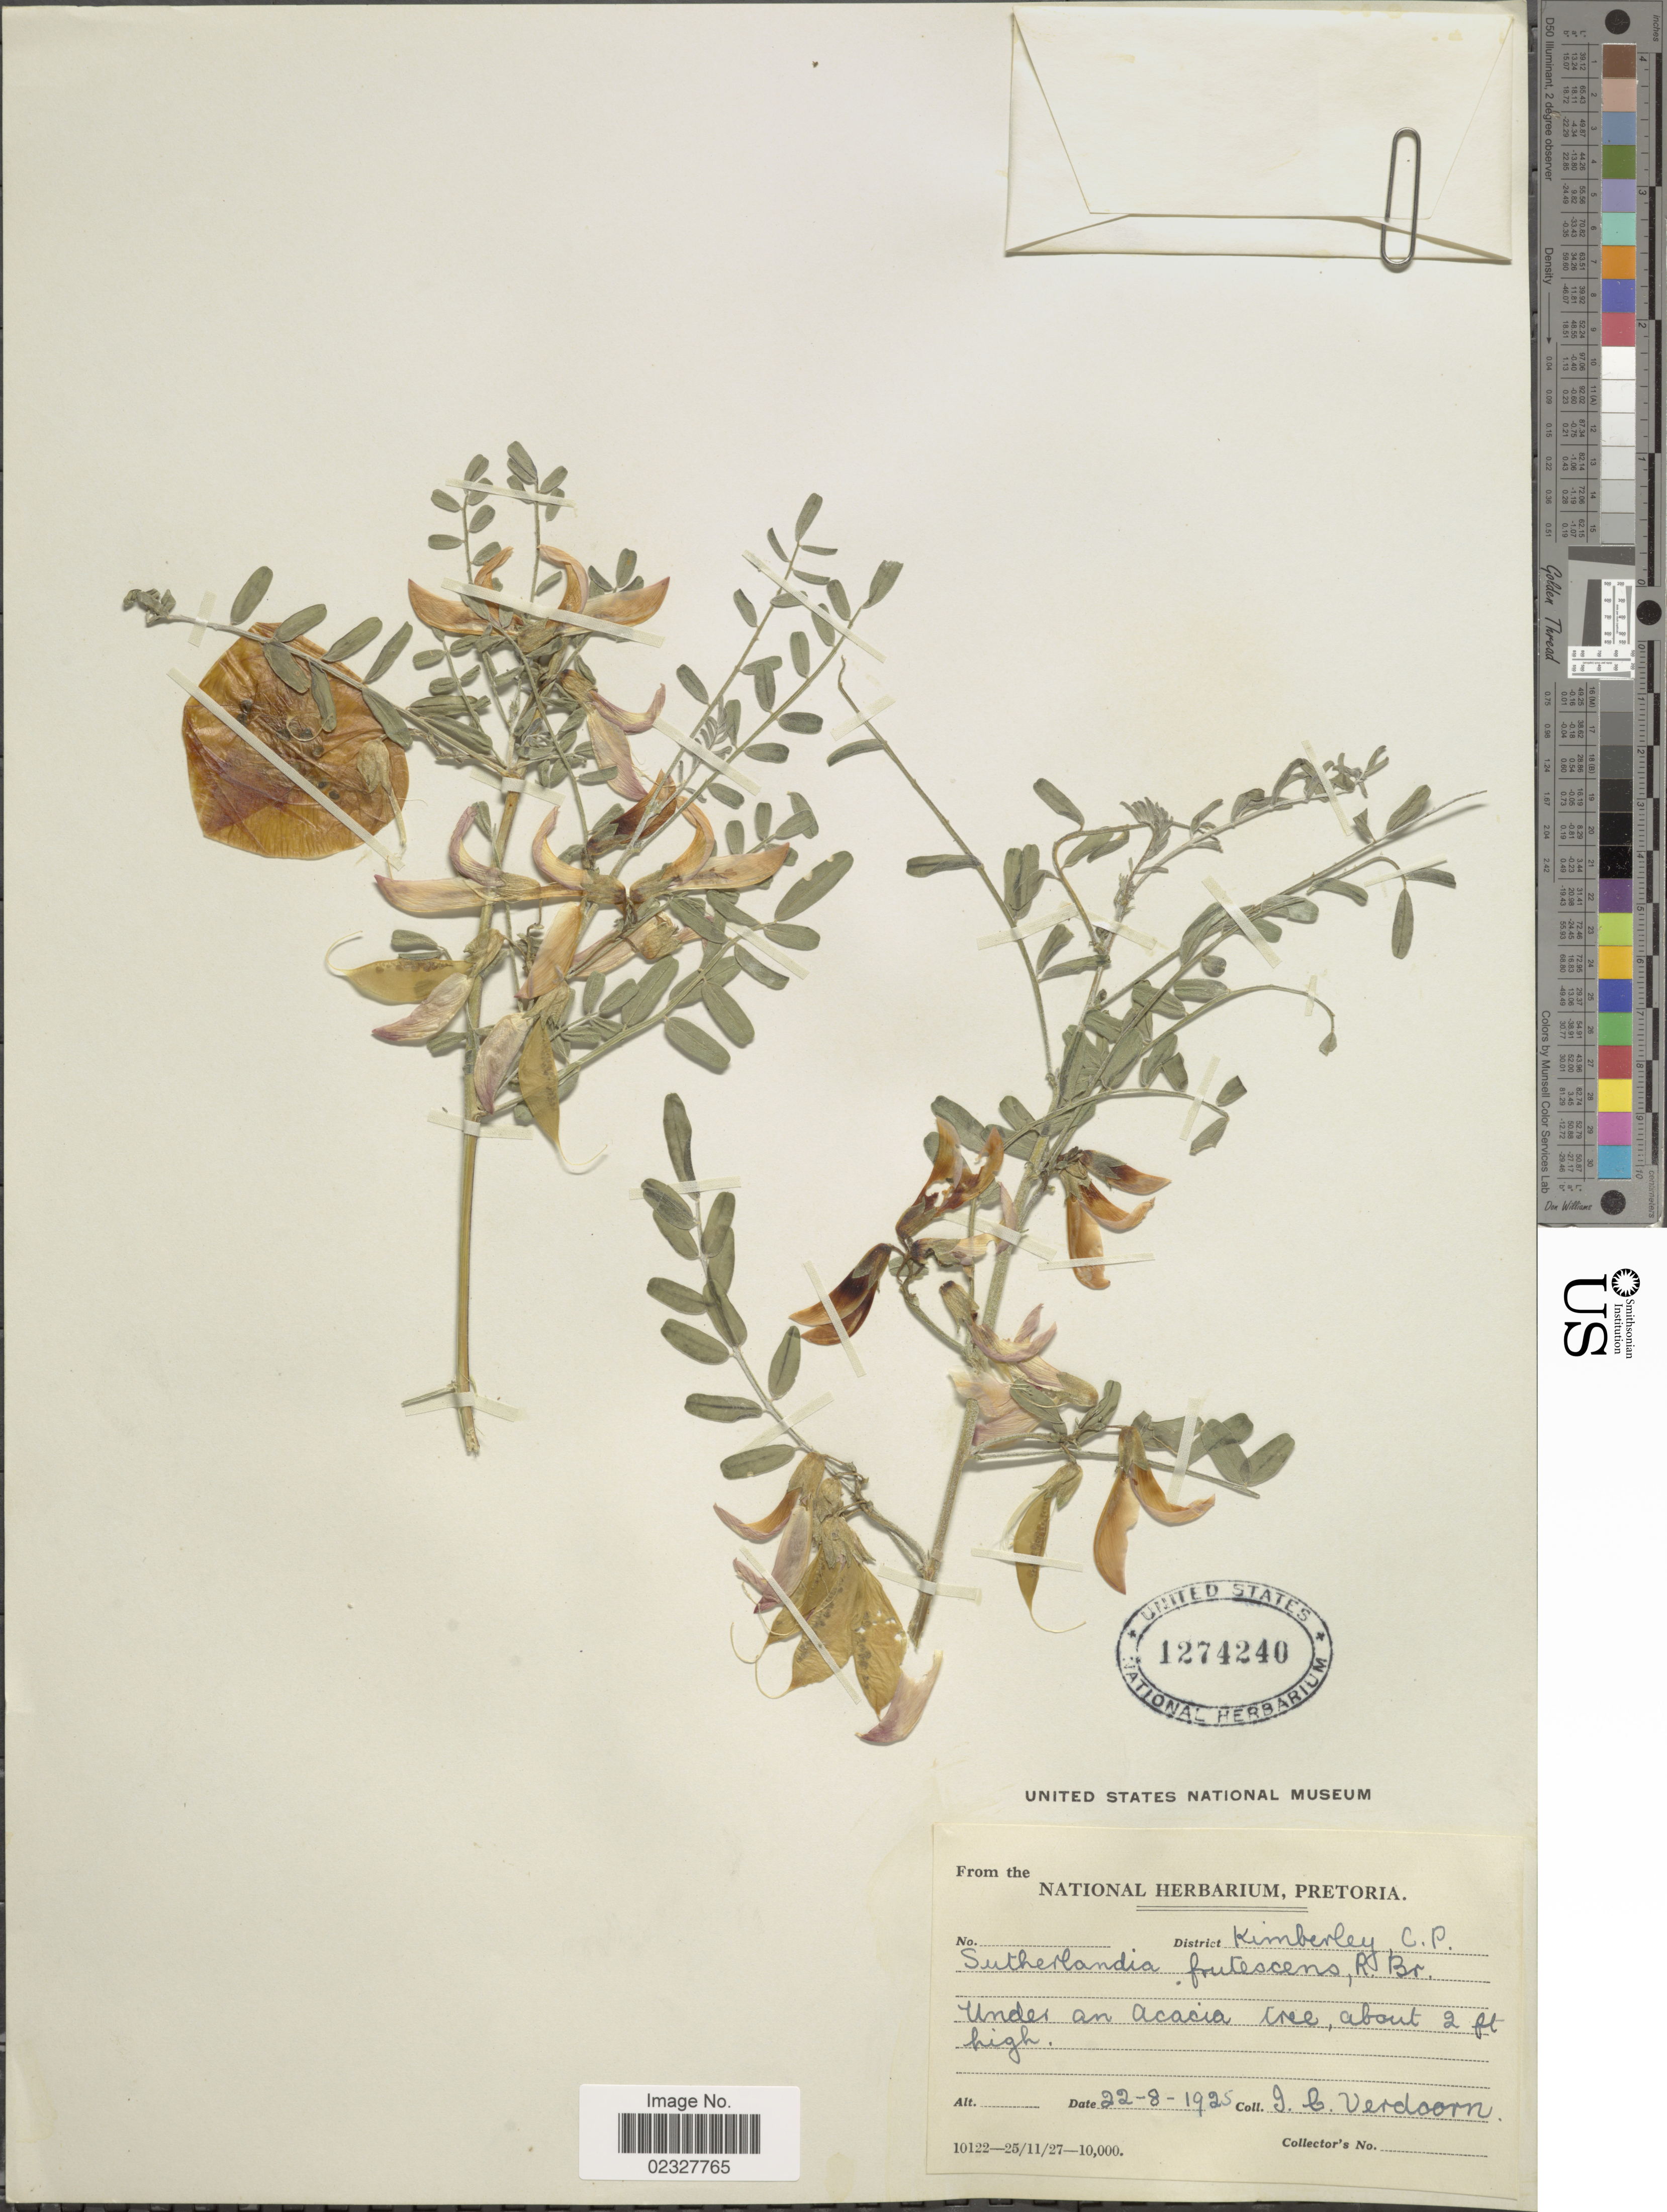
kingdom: Plantae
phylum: Tracheophyta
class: Magnoliopsida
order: Fabales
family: Fabaceae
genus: Sutherlandia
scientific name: Sutherlandia frutescens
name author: (L.) R. Br. ex W.T. Aiton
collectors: I. Verdoorn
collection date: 1925-08-22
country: South Africa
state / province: Northern Cape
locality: District Kimberley, C.P.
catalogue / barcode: US 1274240